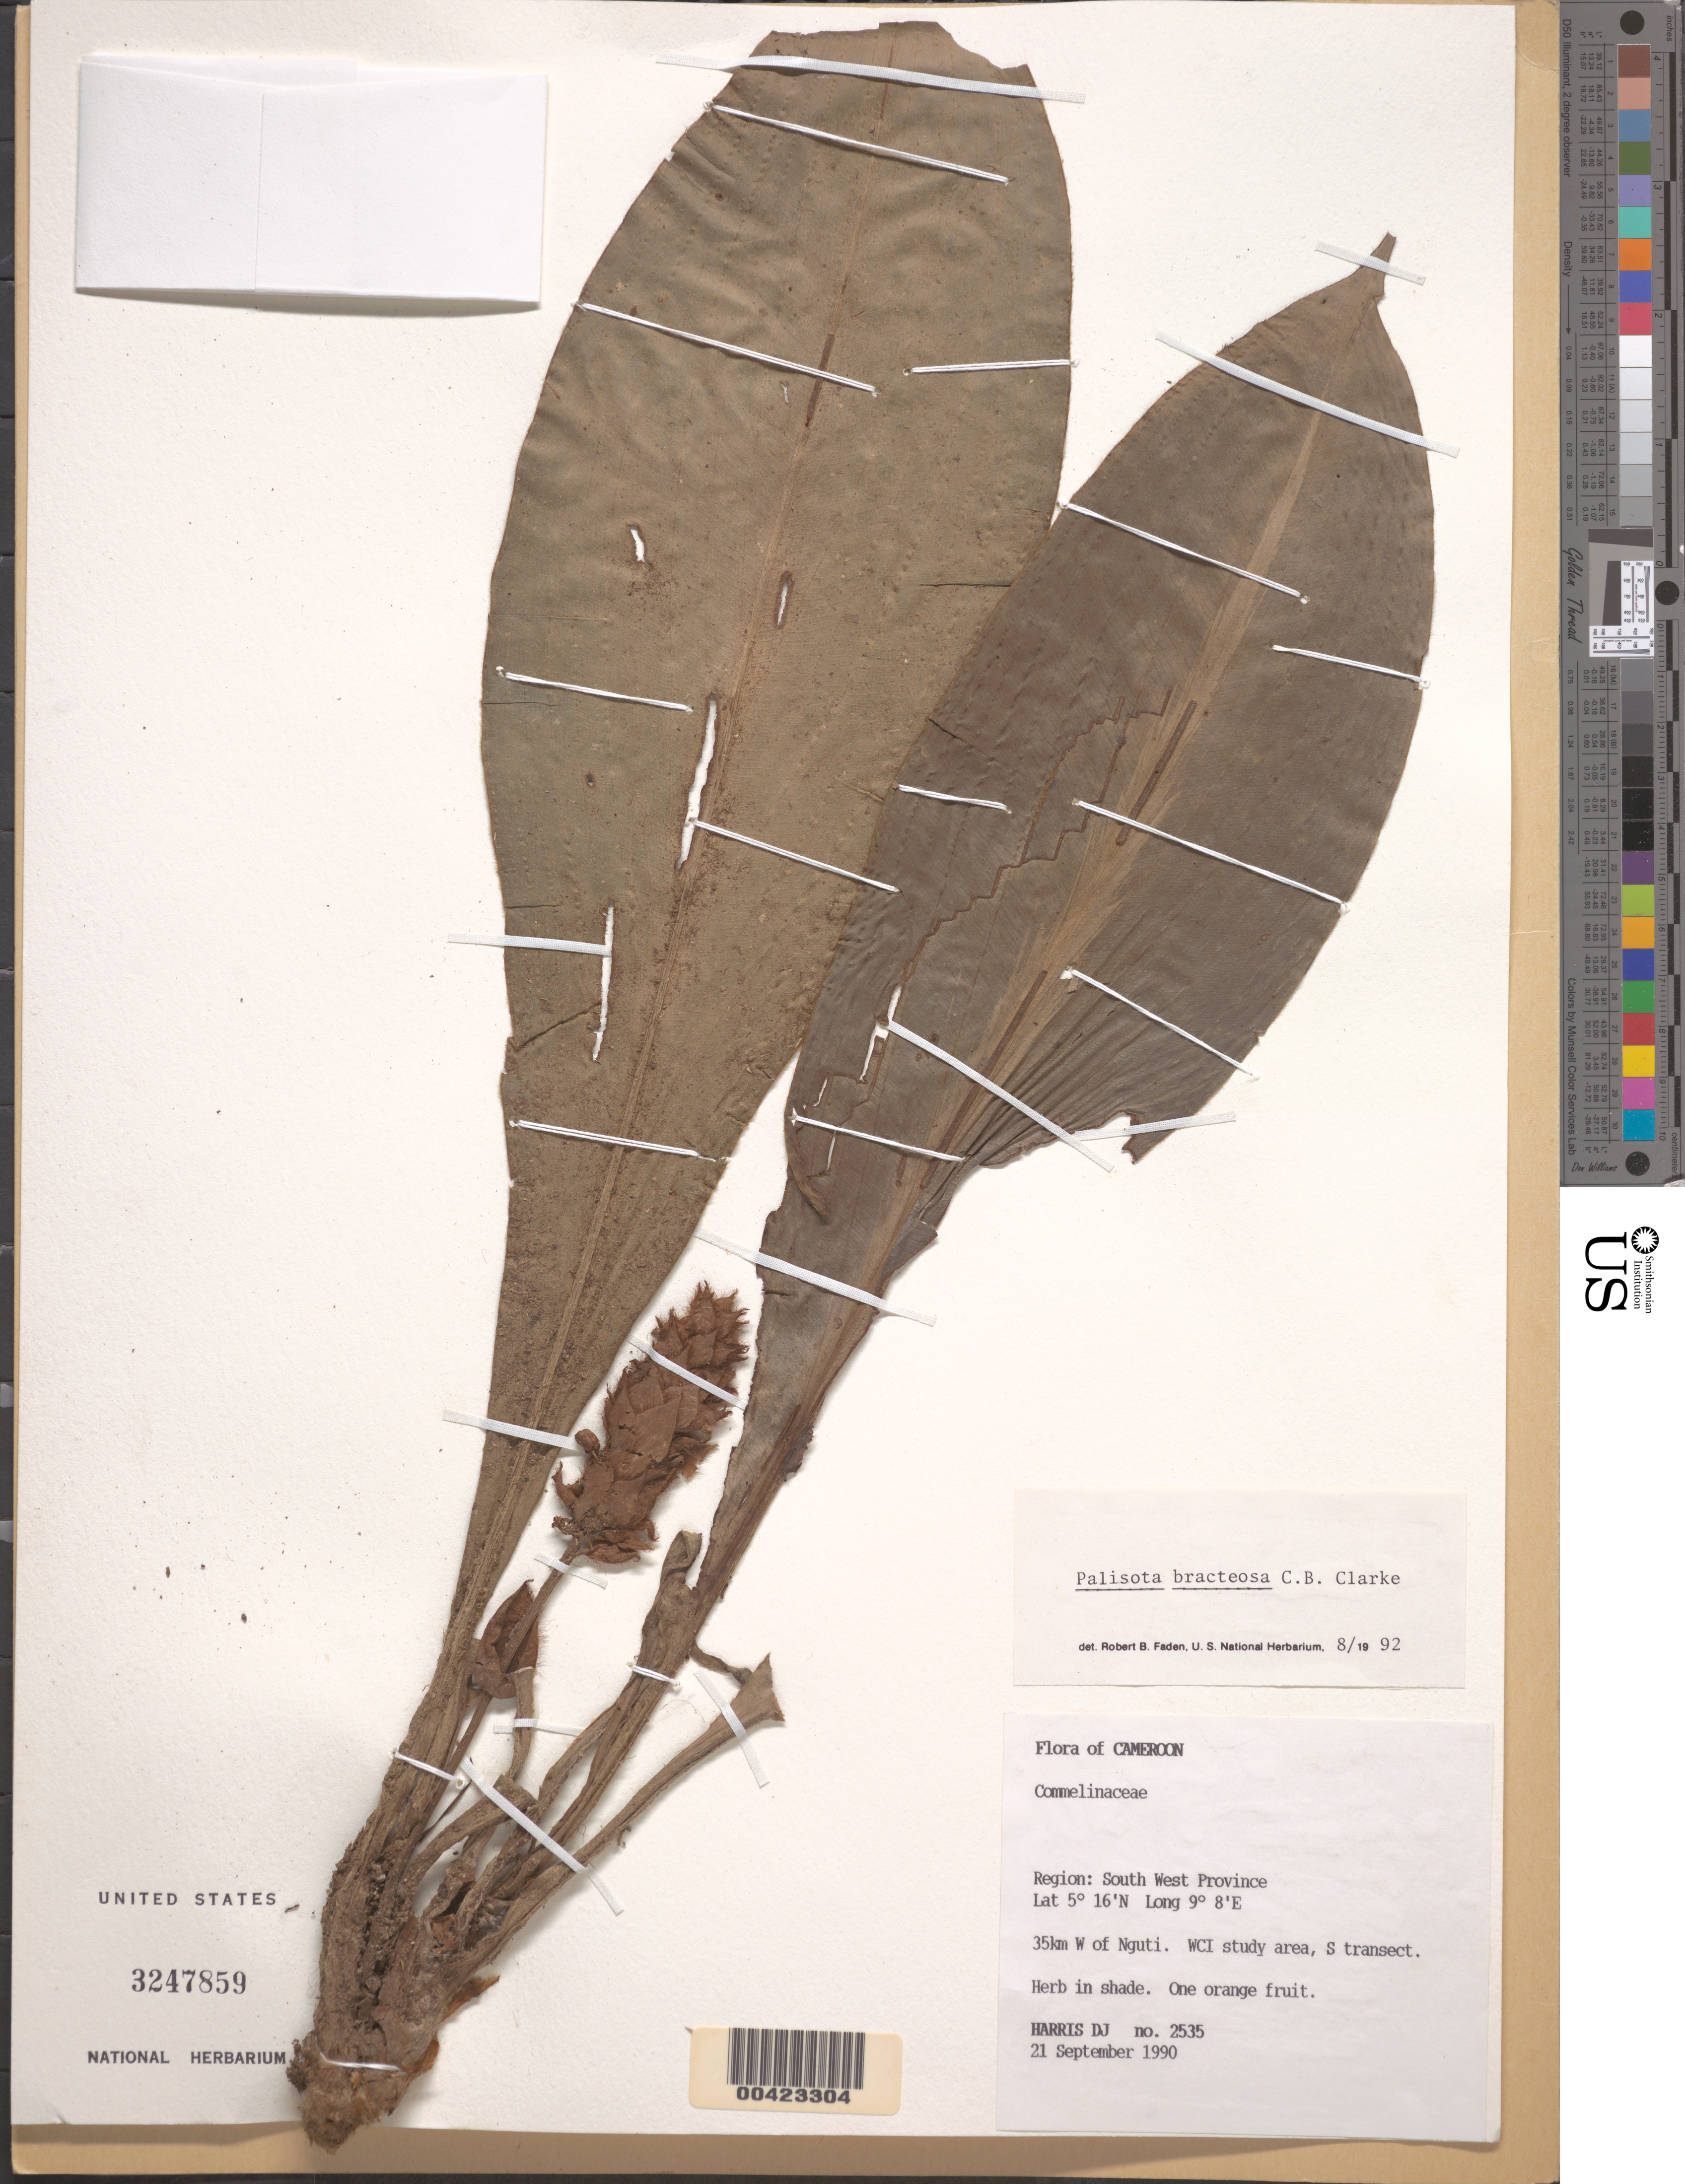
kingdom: Plantae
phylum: Tracheophyta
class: Liliopsida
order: Commelinales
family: Commelinaceae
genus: Palisota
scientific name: Palisota bracteosa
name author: C.B. Clarke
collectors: D. J. Harris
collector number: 2535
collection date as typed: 21 Sep 1990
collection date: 1990-09-21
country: Cameroon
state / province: Sud-Ouest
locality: W of nuguti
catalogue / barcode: US 3247859